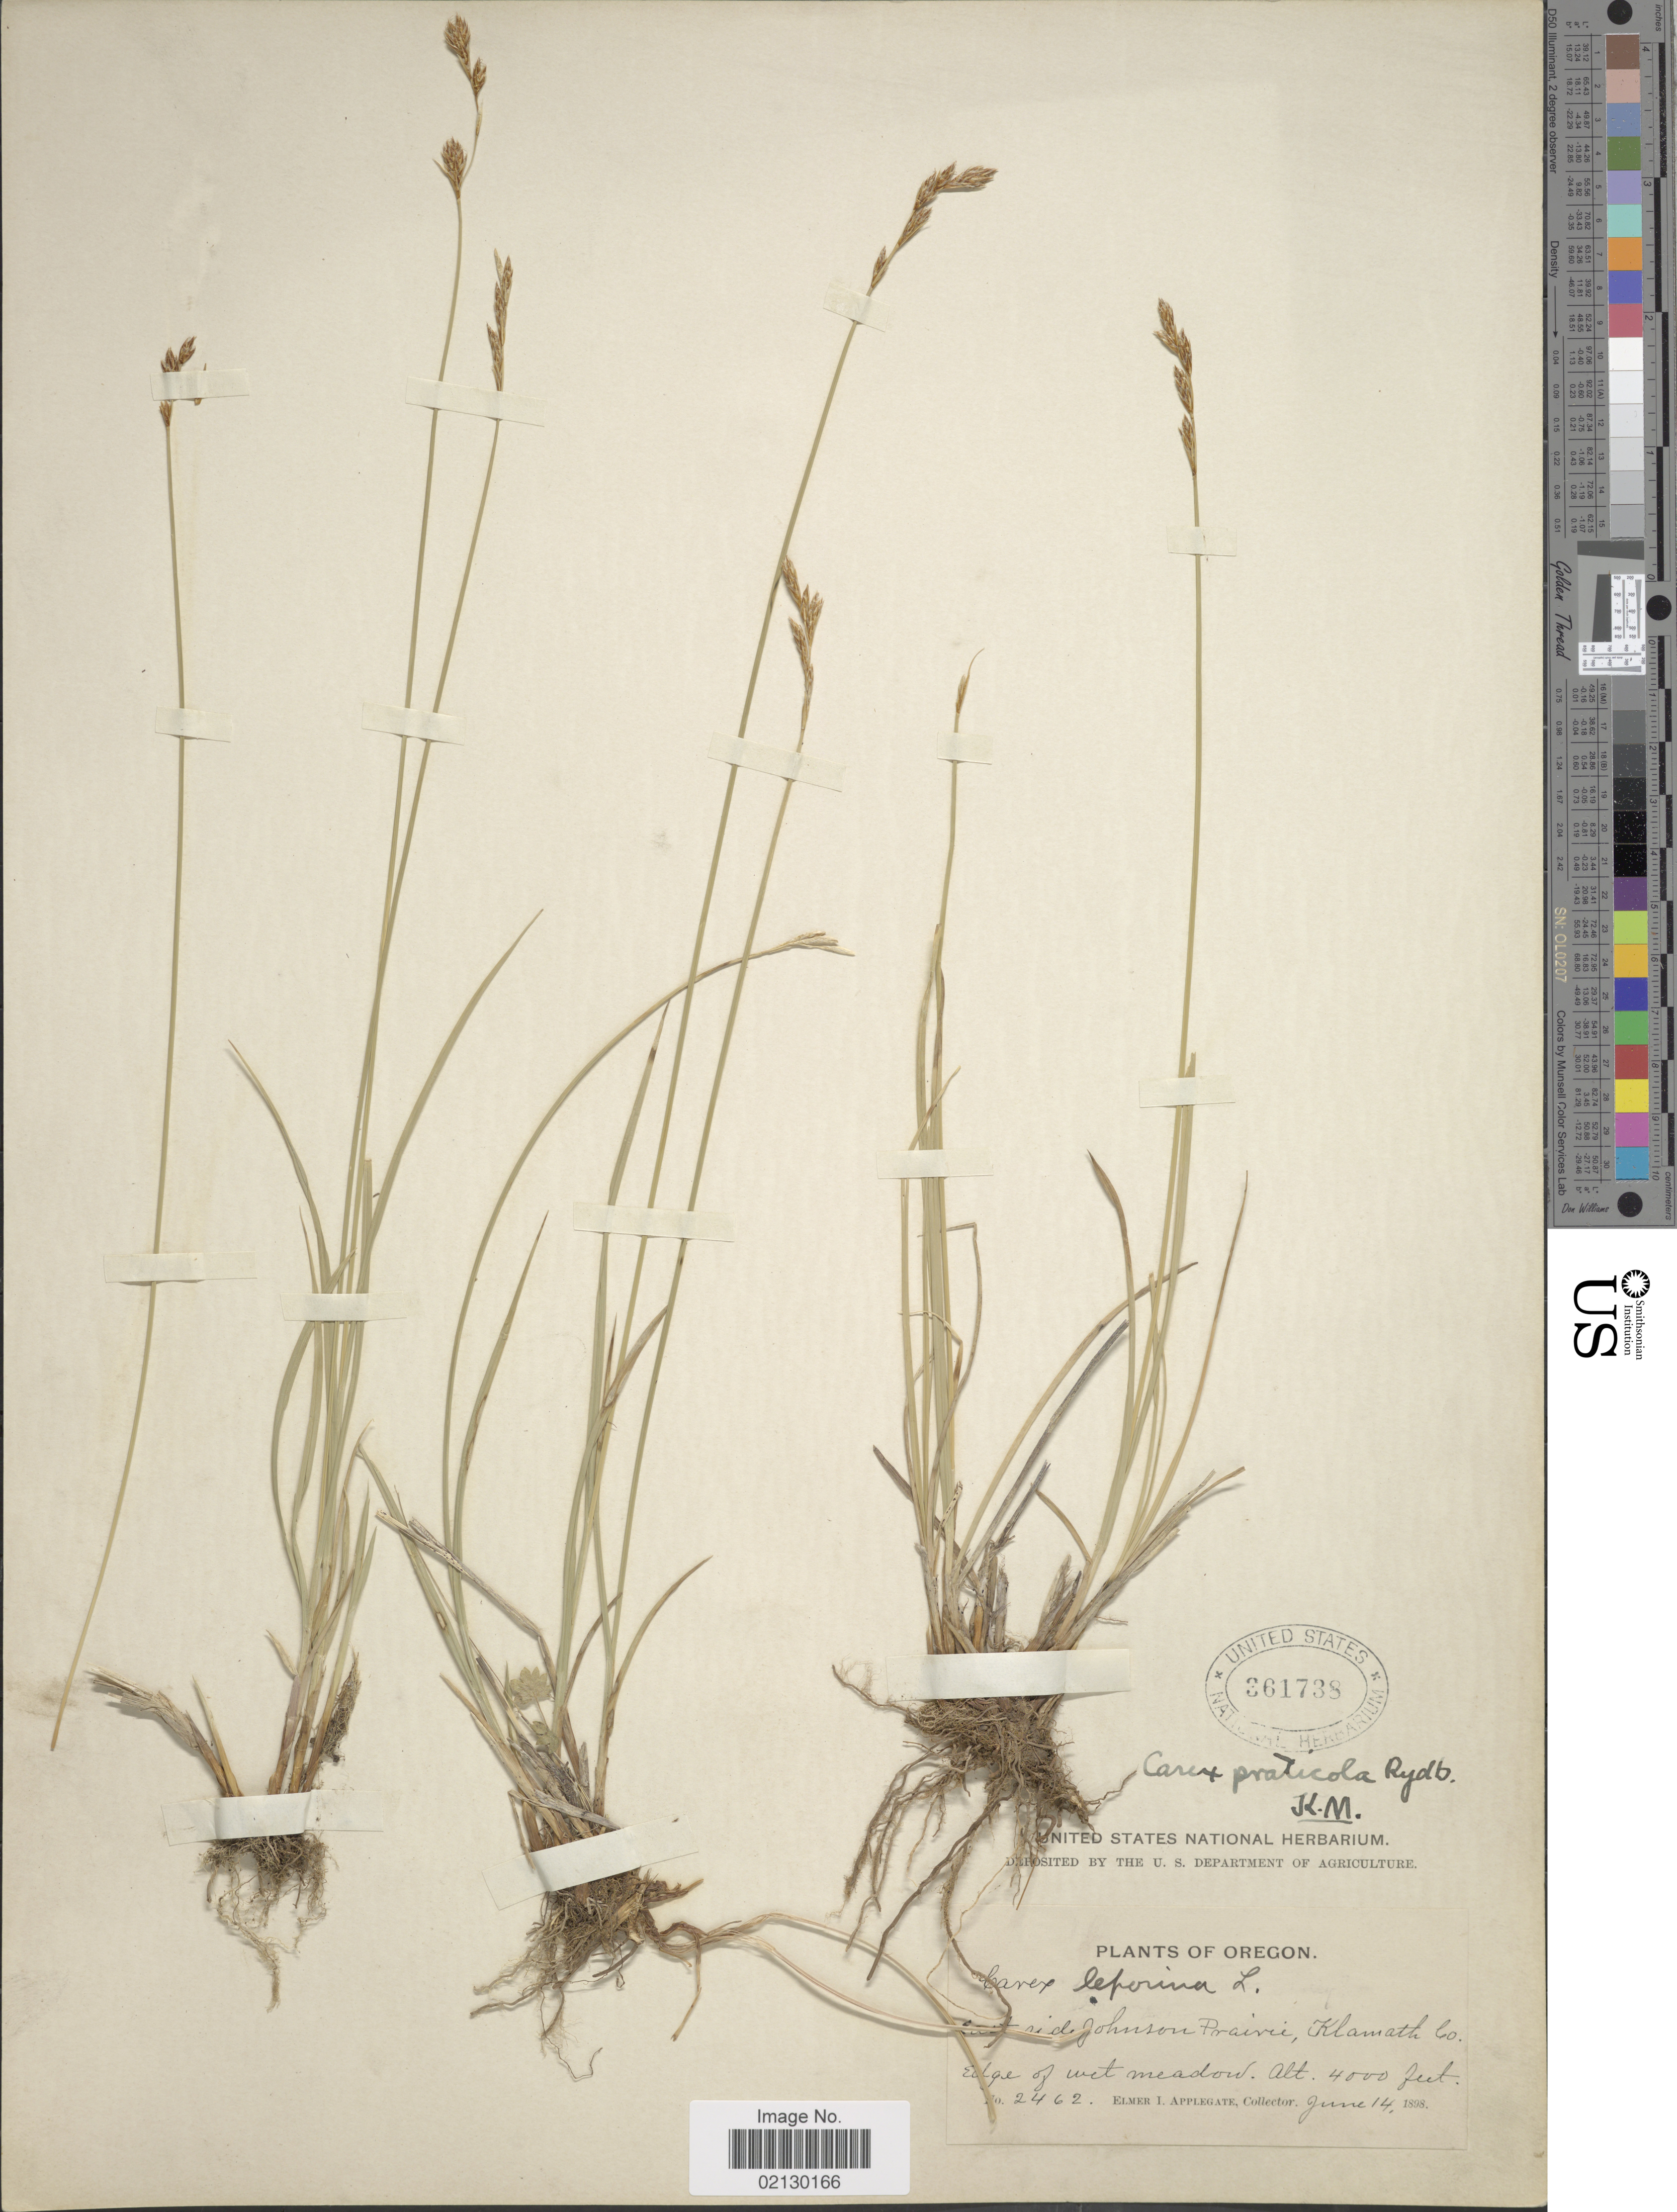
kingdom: Plantae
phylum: Tracheophyta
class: Liliopsida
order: Poales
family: Cyperaceae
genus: Carex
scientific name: Carex praticola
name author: Rydb.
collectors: E. I. Applegate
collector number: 2462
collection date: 1898-06-14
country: United States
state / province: Oregon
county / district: Klamath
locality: East side of Johnson Prairie, Klamath Co.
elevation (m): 1219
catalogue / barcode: US 361738